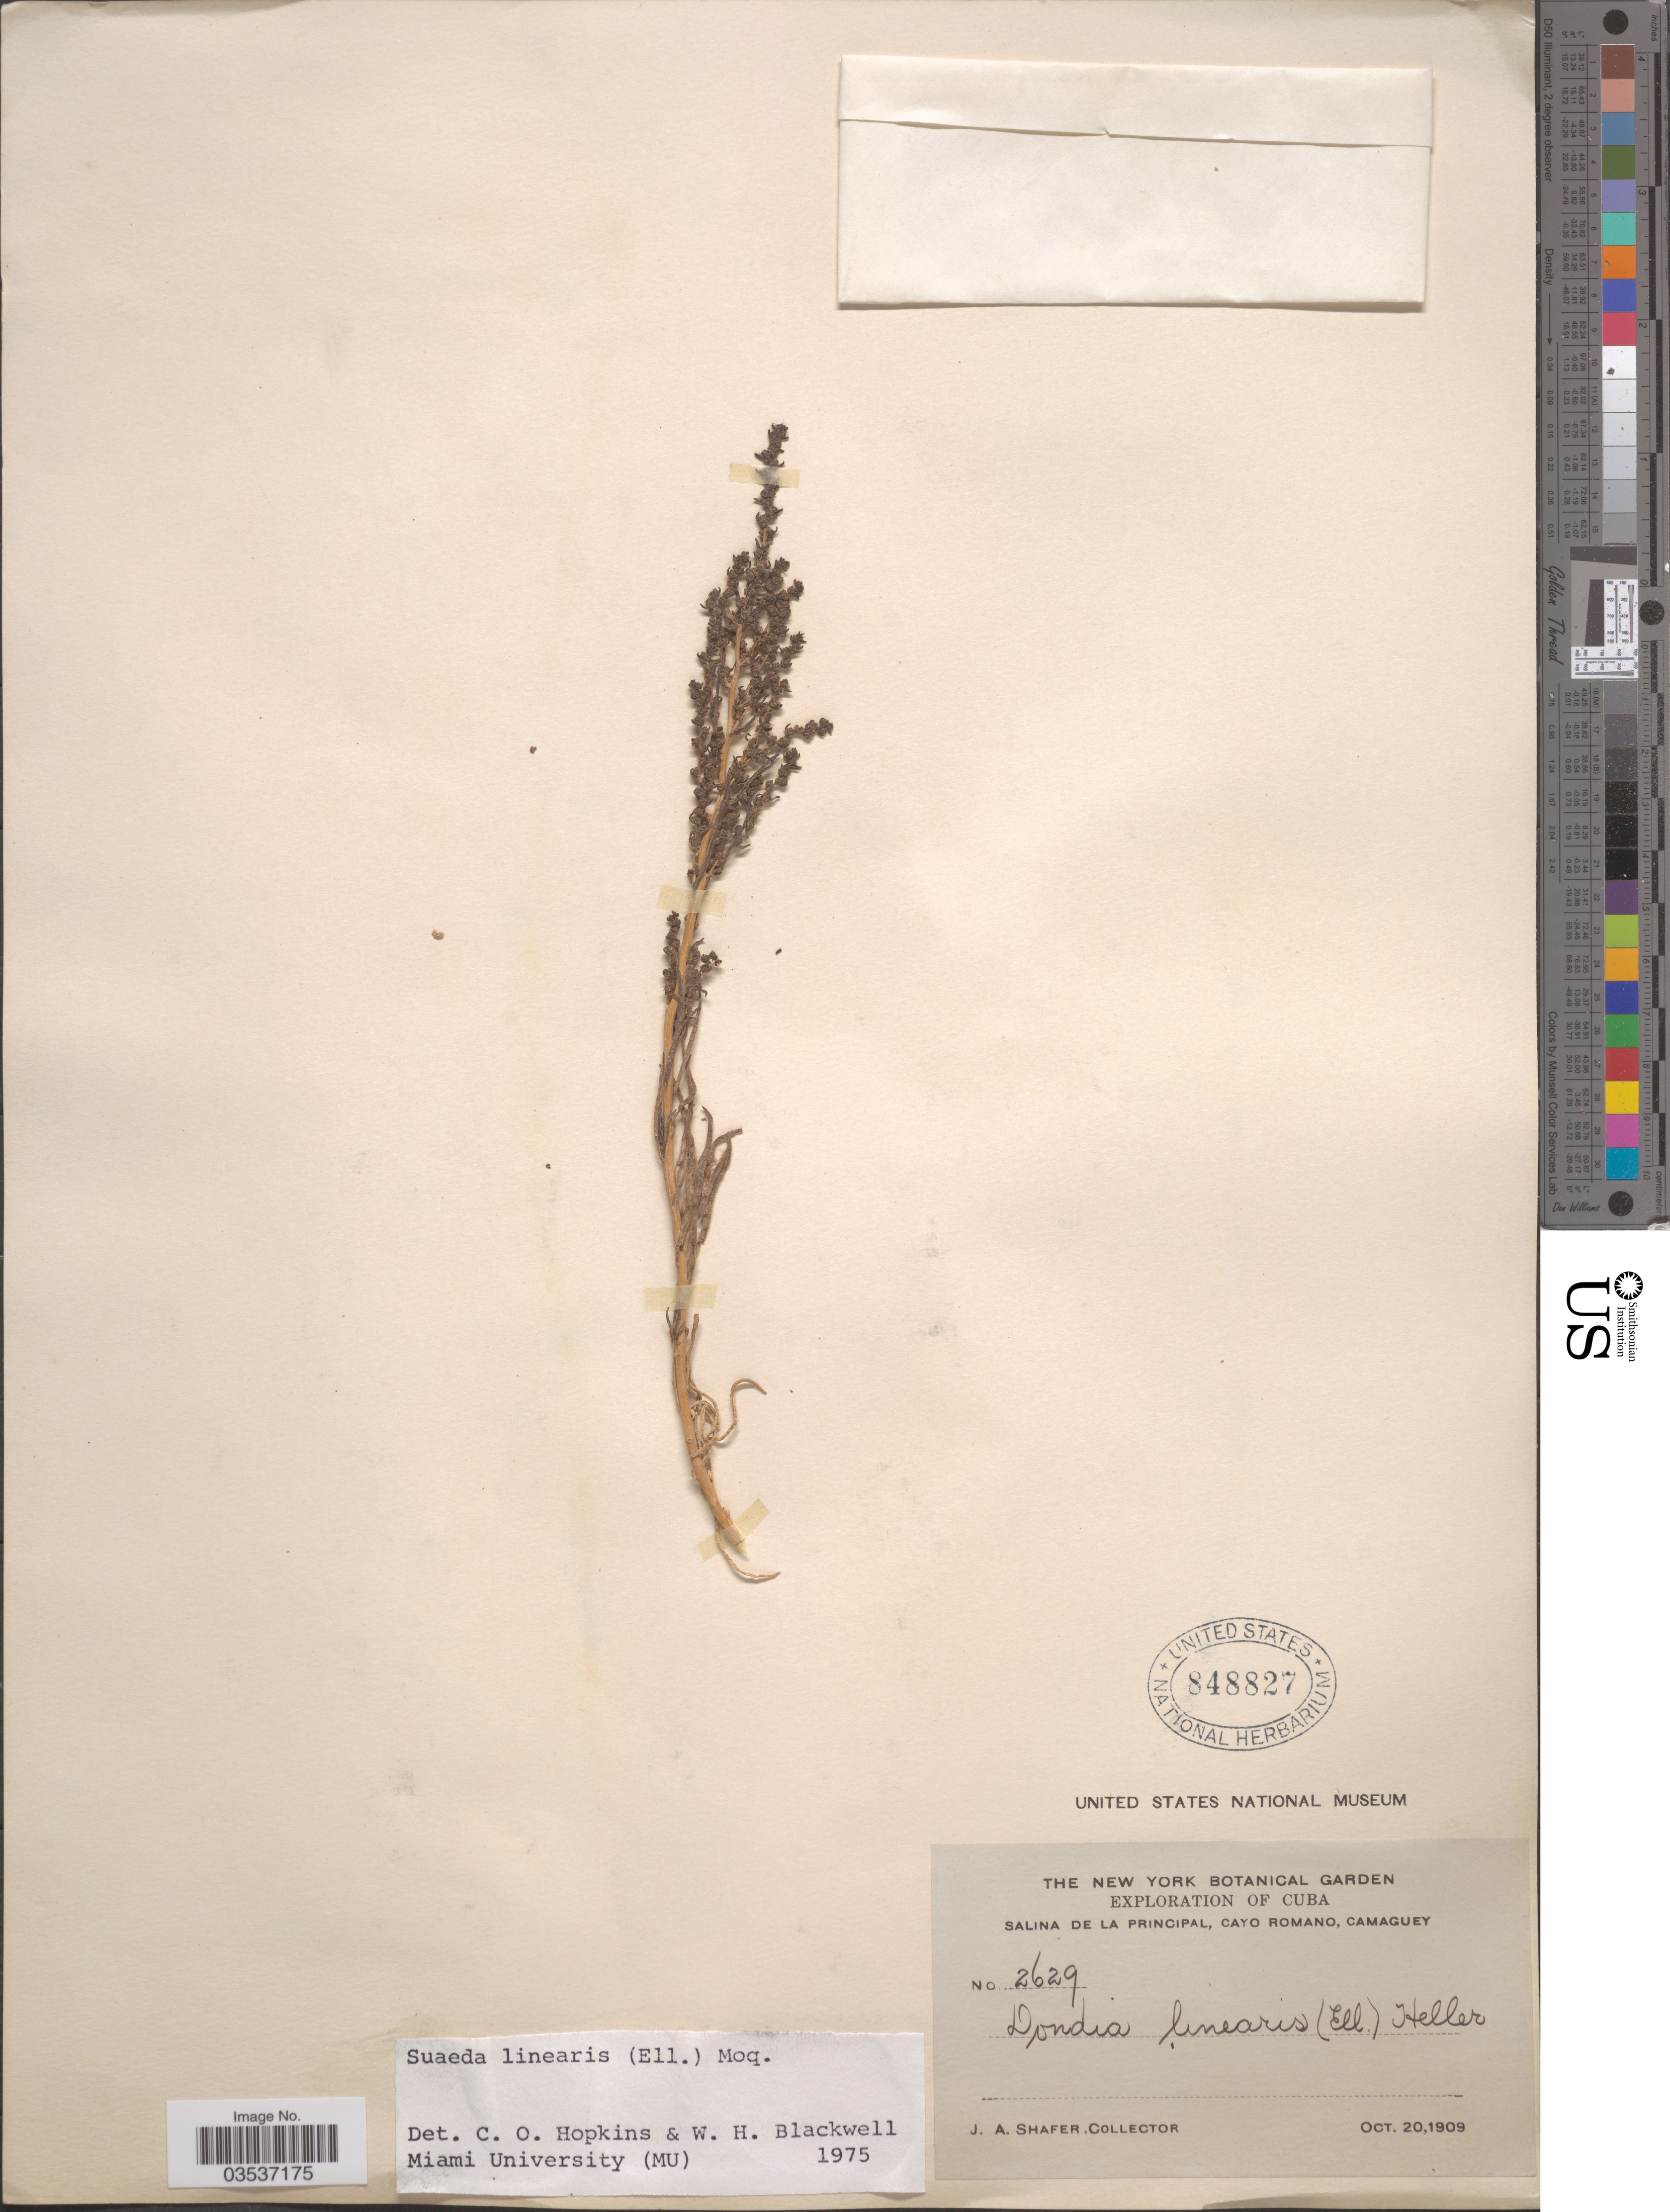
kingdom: Plantae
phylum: Tracheophyta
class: Magnoliopsida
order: Caryophyllales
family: Amaranthaceae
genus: Suaeda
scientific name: Suaeda linearis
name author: (Elliott) Moq.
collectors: J. A. Shafer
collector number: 2629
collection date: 1909-10-20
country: Cuba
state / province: Camagüey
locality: Salina de la Principal, Cayo Romano.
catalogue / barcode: US 848827